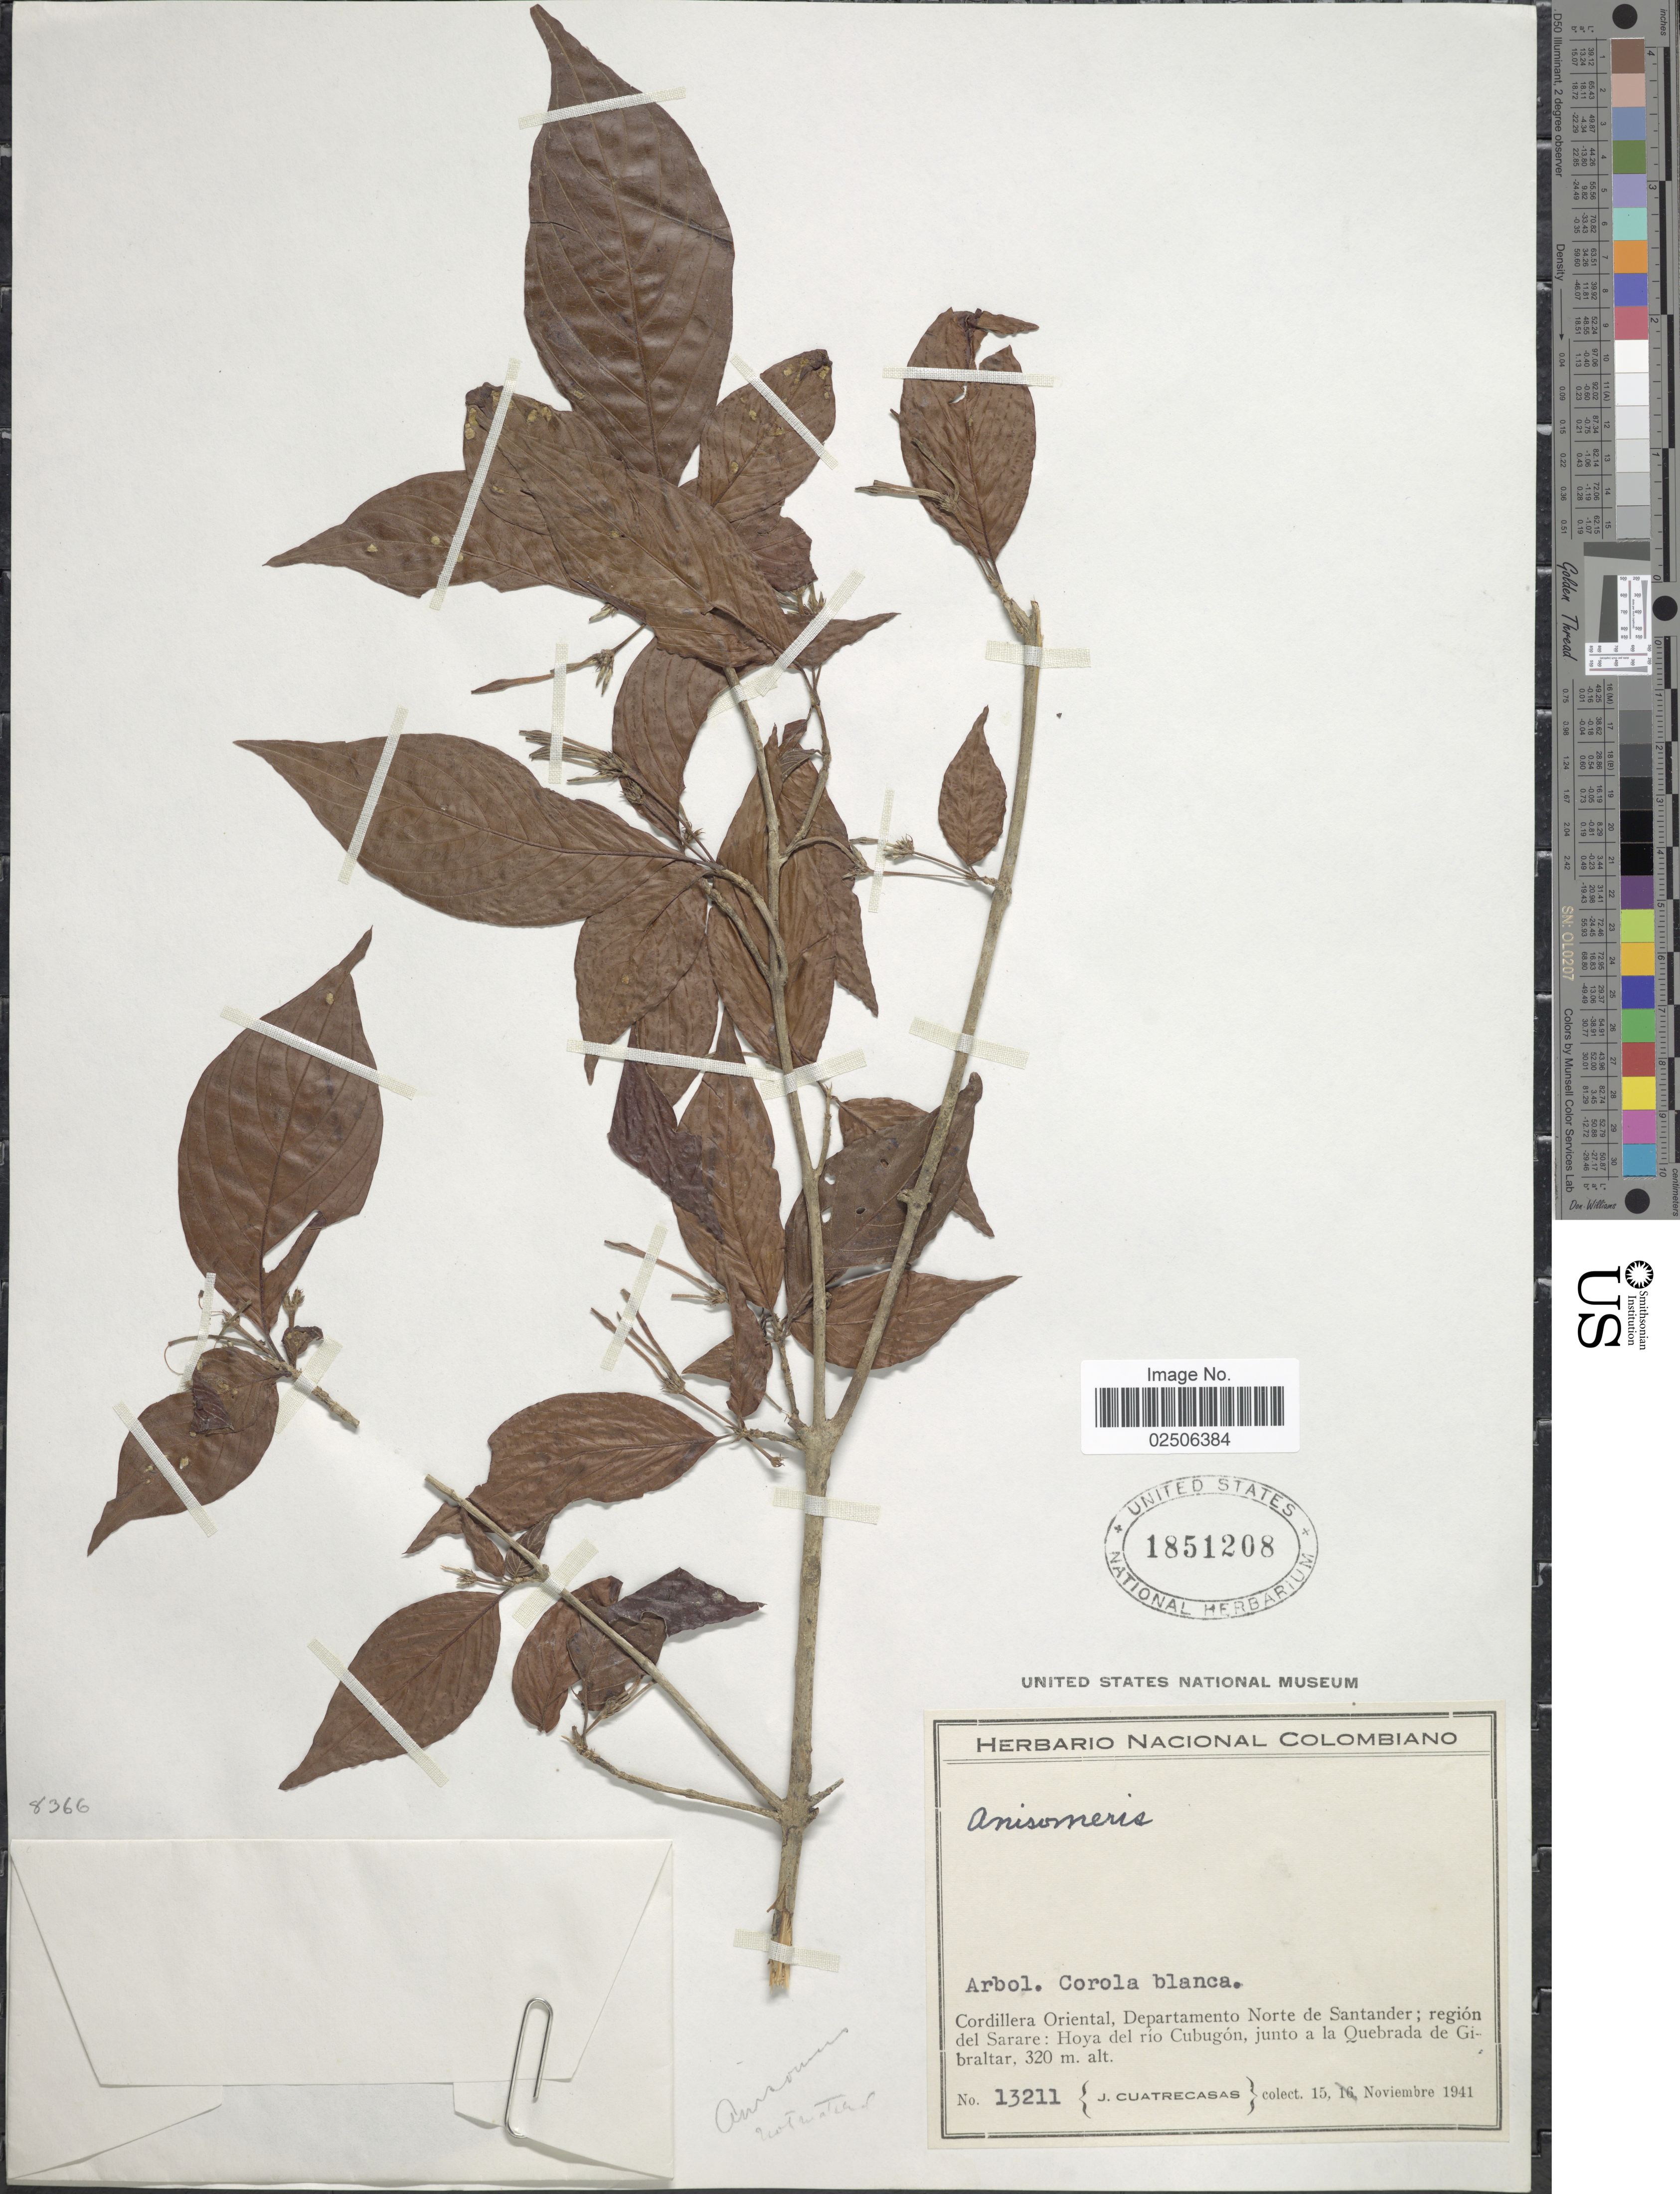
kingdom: Plantae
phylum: Tracheophyta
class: Magnoliopsida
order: Gentianales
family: Rubiaceae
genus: Chomelia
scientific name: Chomelia sp.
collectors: J. Cuatrecasas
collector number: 13211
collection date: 1941-11-15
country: Colombia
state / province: Norte de Santander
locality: Cordillera Oriental, region del Sarare: Hoya del rio Cubugon, junto a la Quebrada de Gibraltar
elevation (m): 320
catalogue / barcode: US 1851208